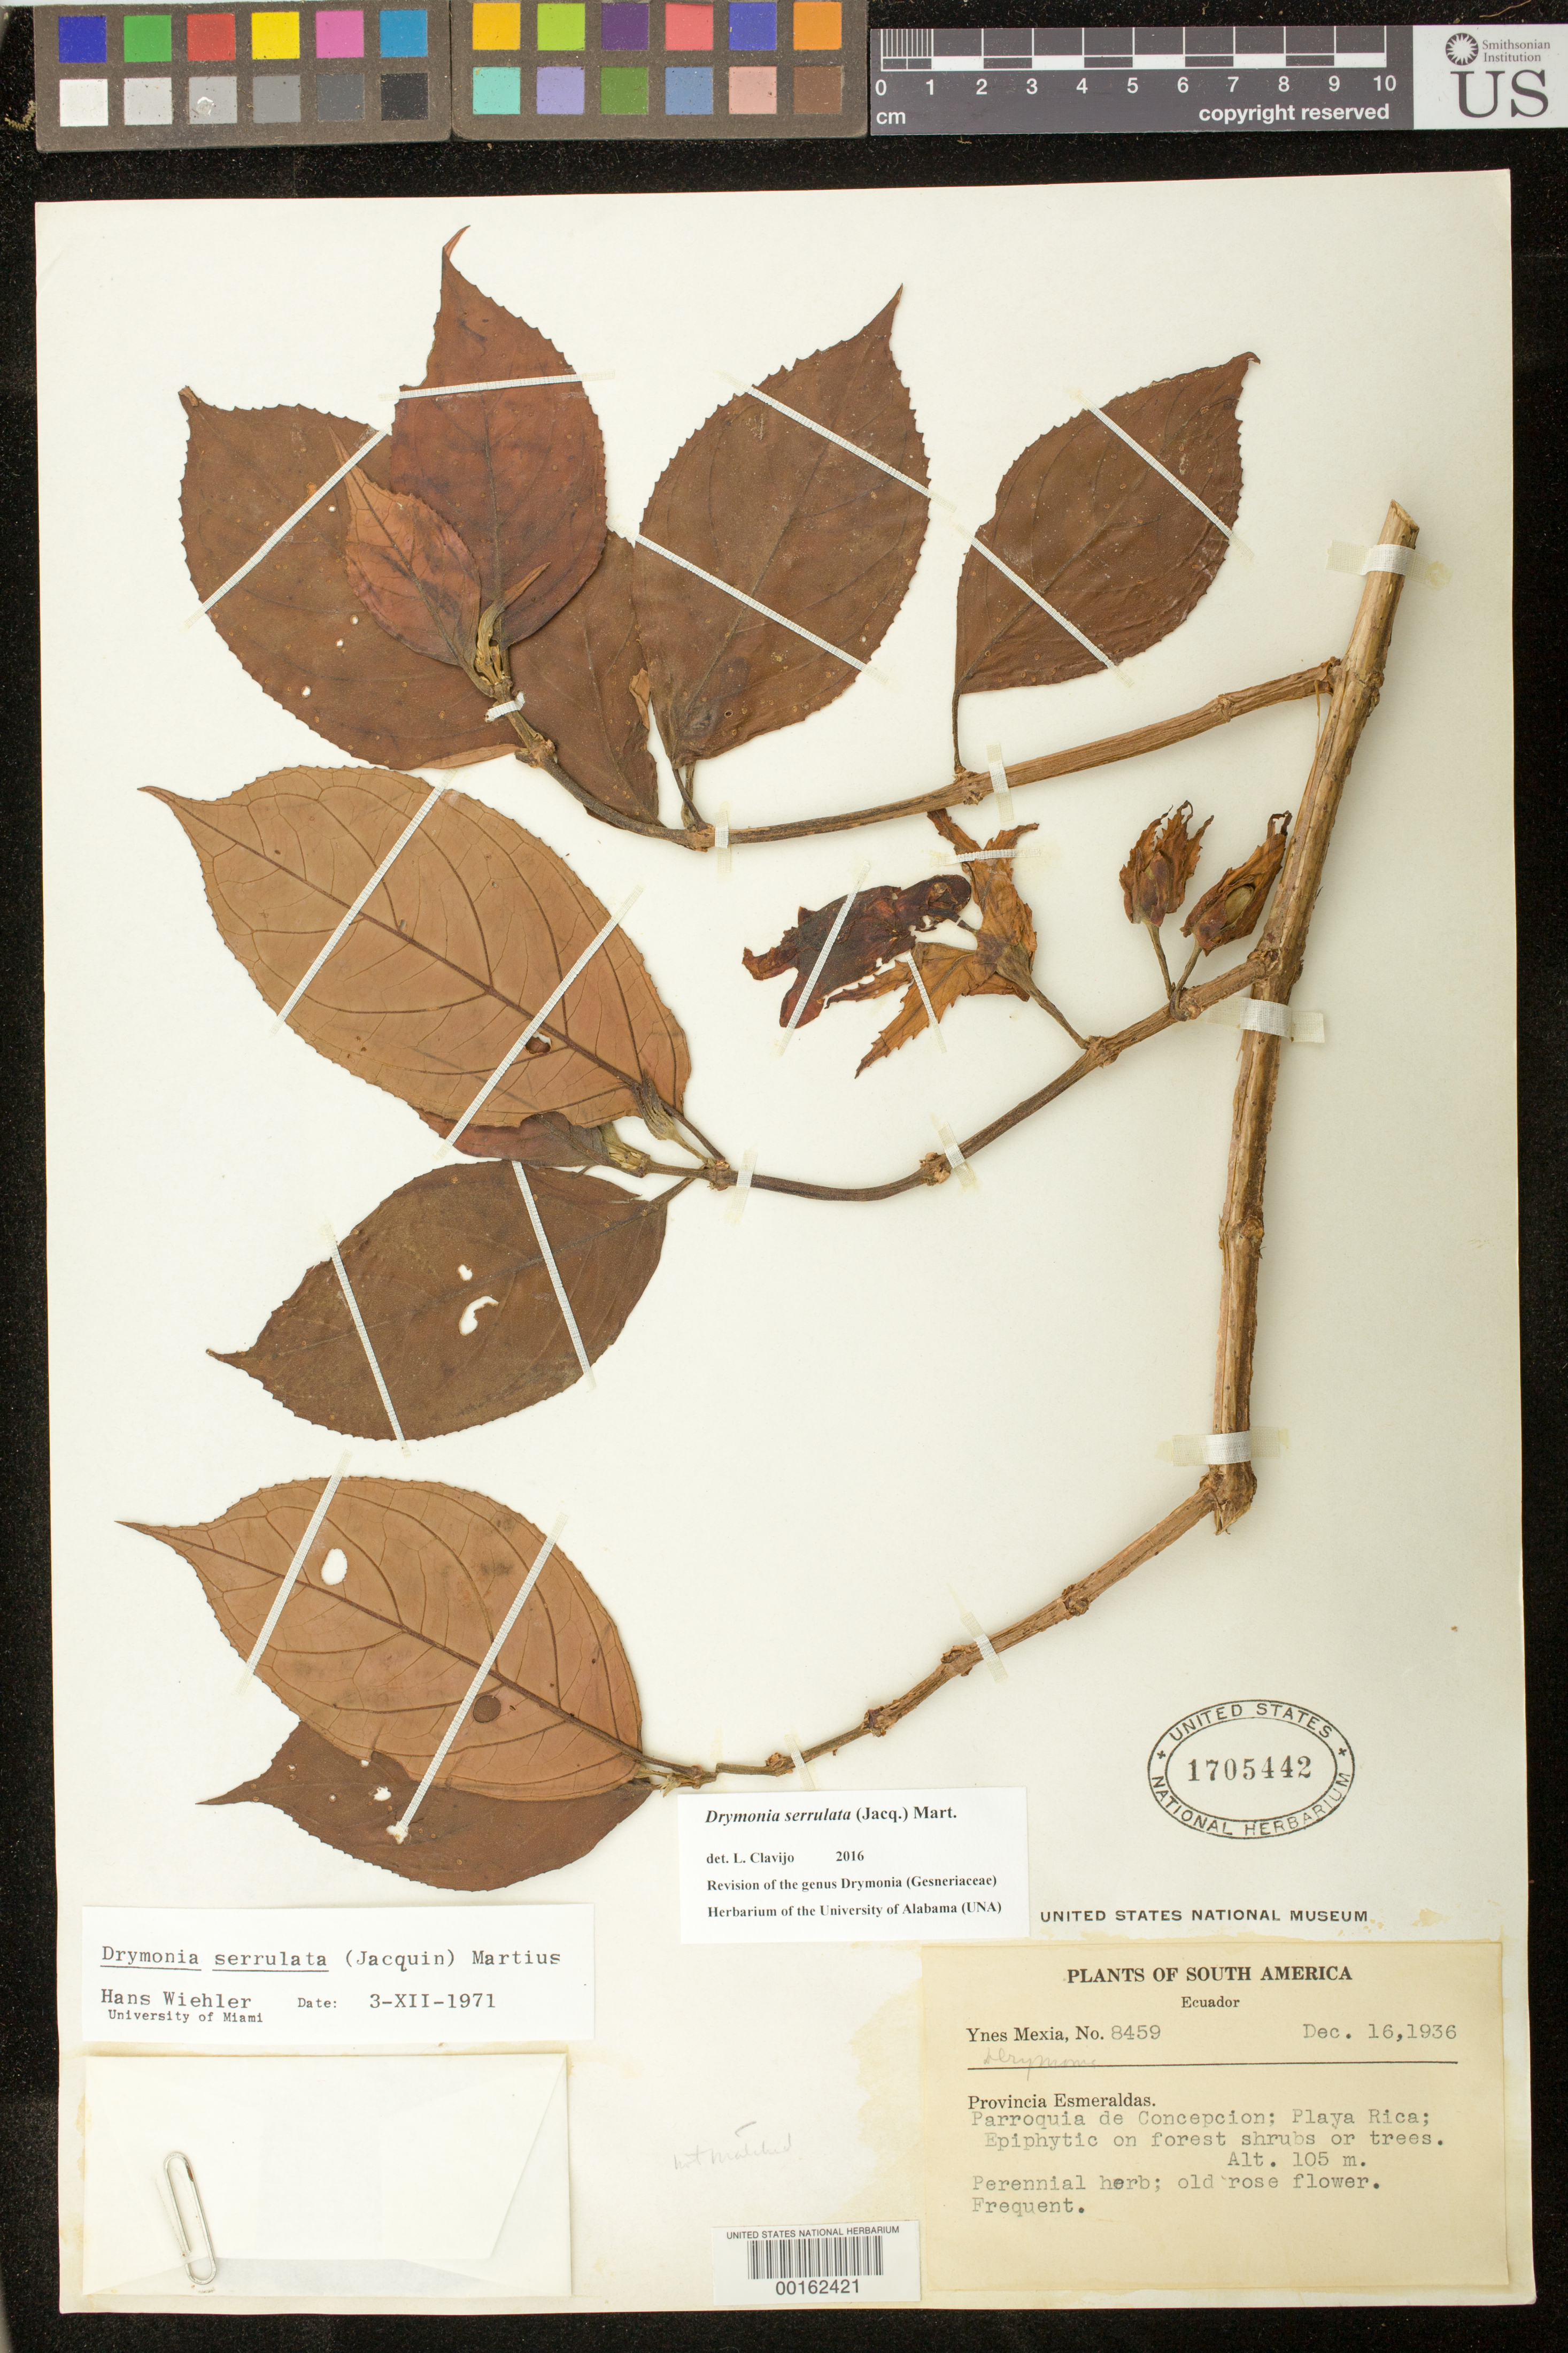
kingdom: Plantae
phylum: Tracheophyta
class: Magnoliopsida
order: Lamiales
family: Gesneriaceae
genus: Drymonia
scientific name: Drymonia serrulata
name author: (Jacq.) Mart.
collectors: Y. Mexia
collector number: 8459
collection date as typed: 16 Dec 1936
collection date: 1936-12-16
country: Ecuador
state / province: Esmeraldas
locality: Parroquia de Concepcion, Playa Rica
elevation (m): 105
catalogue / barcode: US 1705442